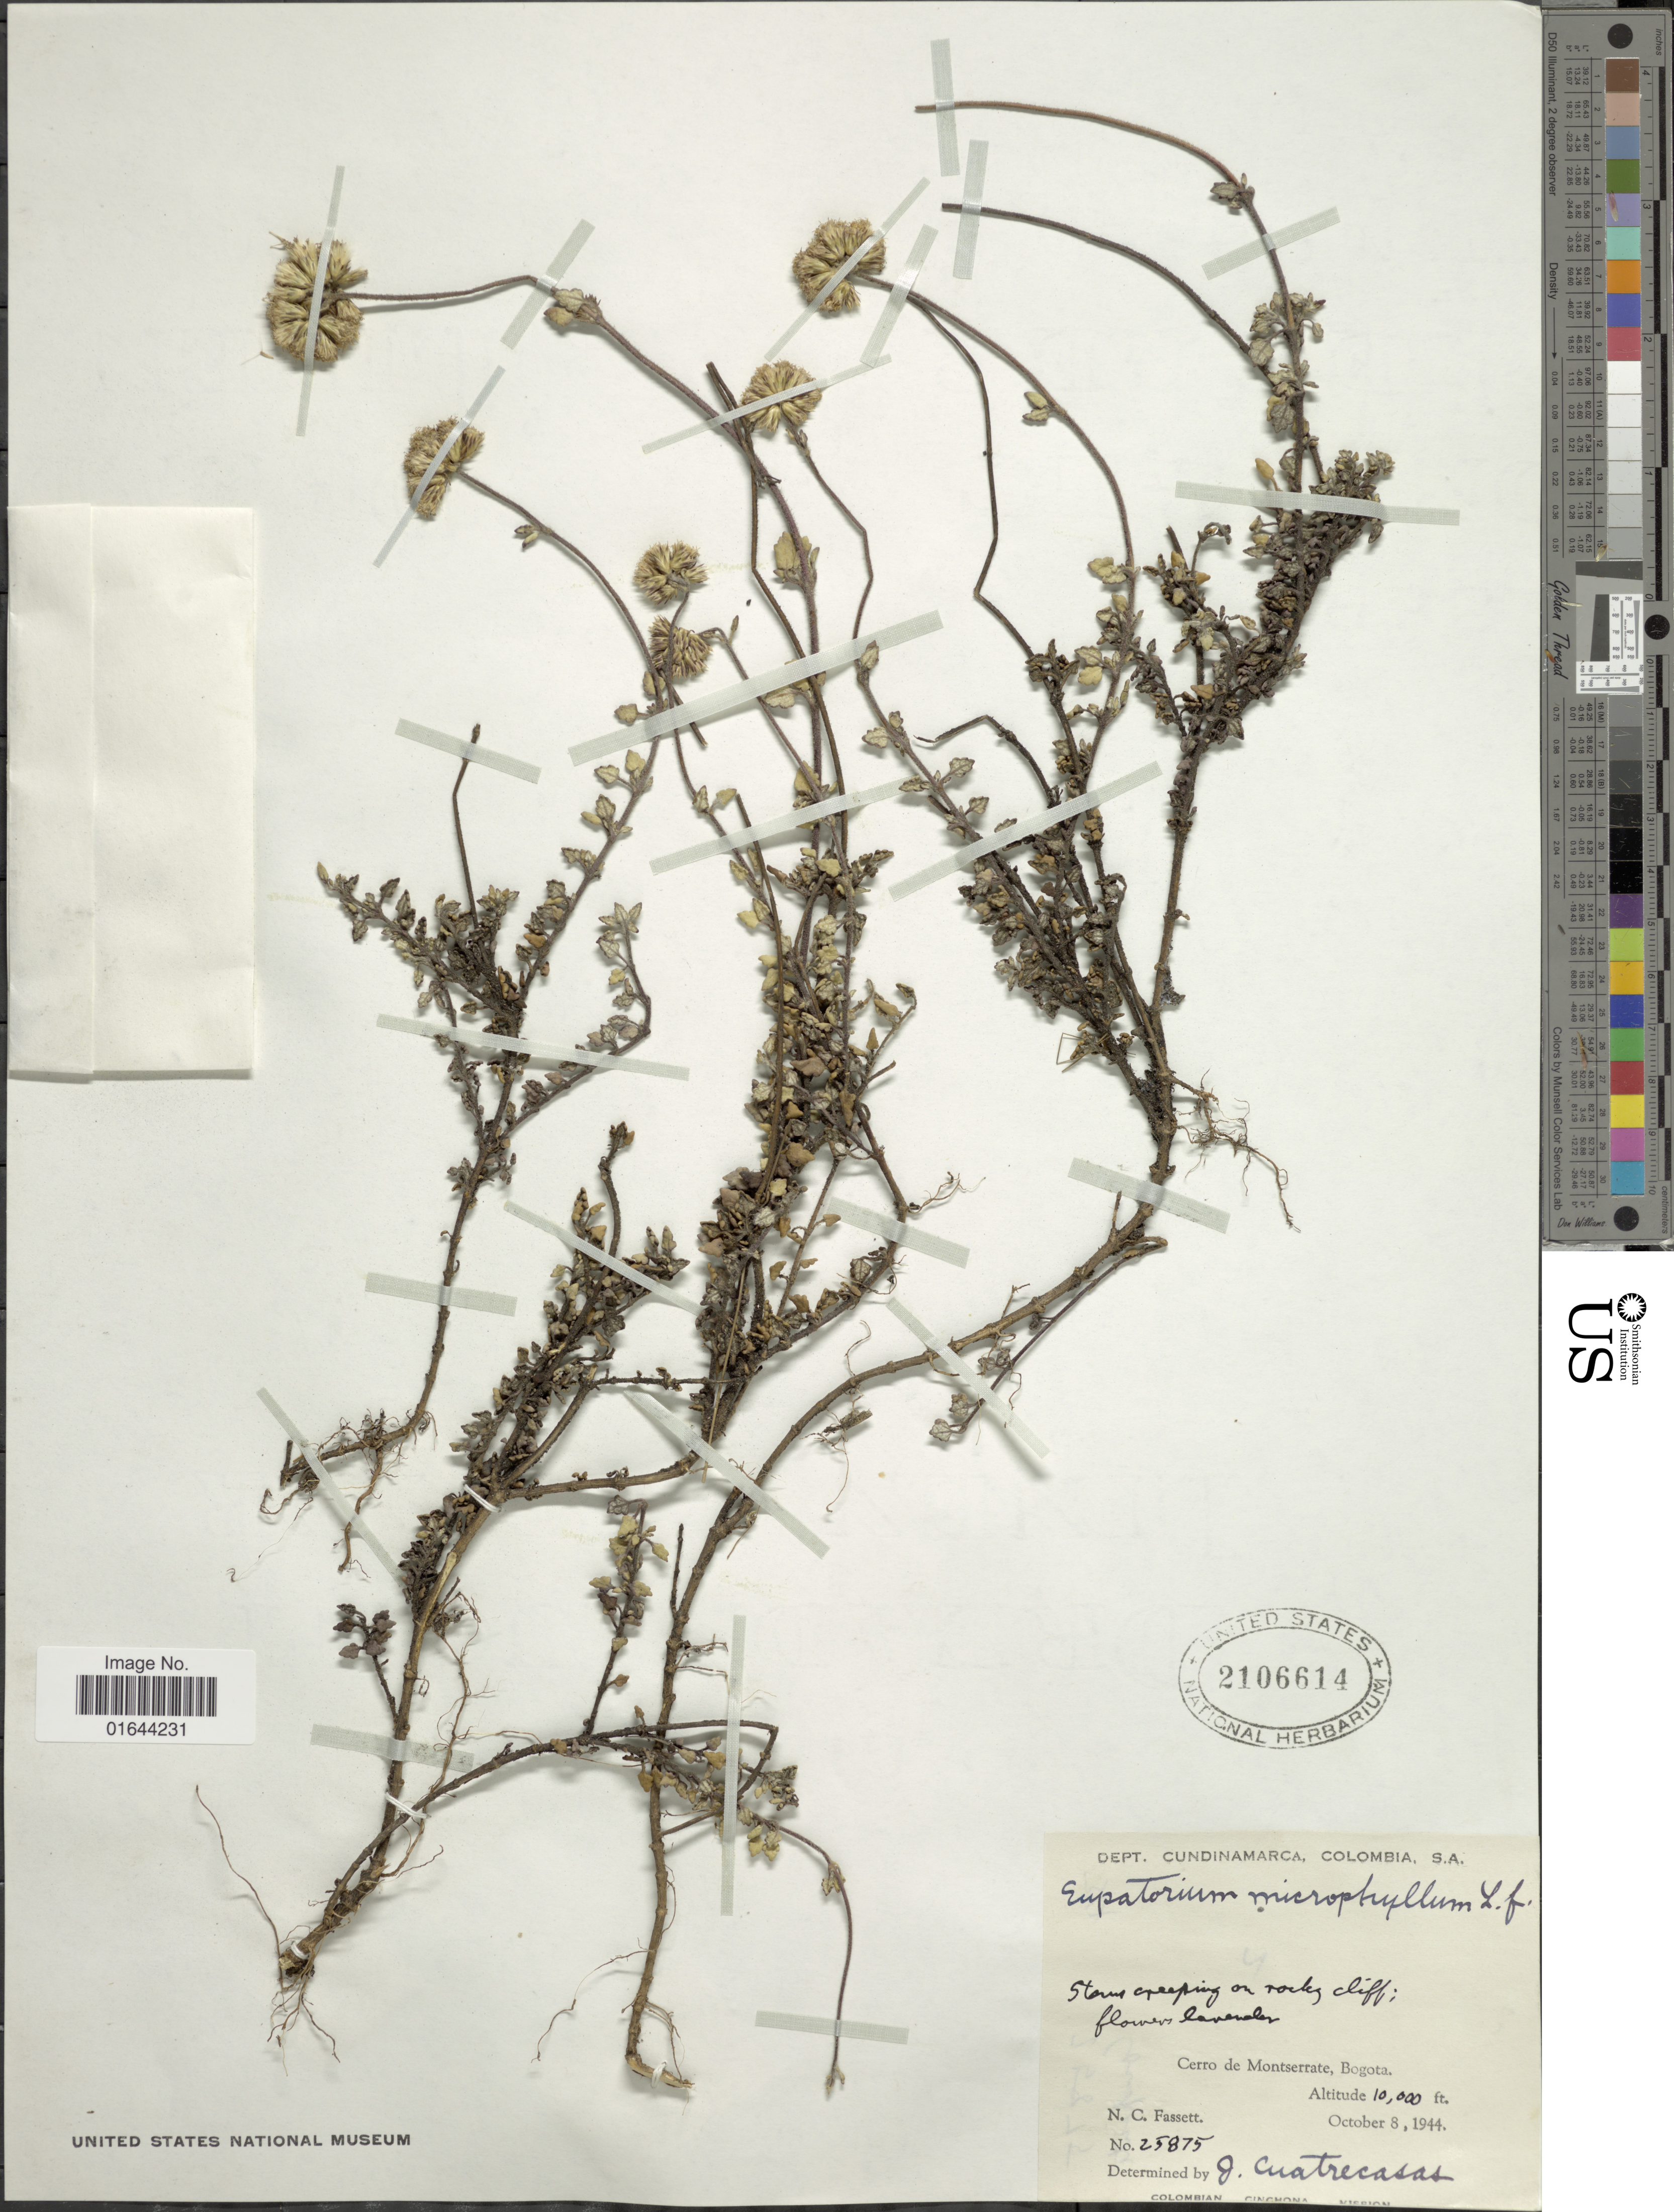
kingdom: Plantae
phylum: Tracheophyta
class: Magnoliopsida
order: Asterales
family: Asteraceae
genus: Lourteigia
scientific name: Lourteigia microphylla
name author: (L. f.) R.M. King & H. Rob.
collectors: N. C. Fassett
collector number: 25875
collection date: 1944-10-08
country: Colombia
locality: Dept. Cundinamarca.Colombia, S. A. Cerro de Montseratte, Bogota.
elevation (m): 3048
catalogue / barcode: US 2106614